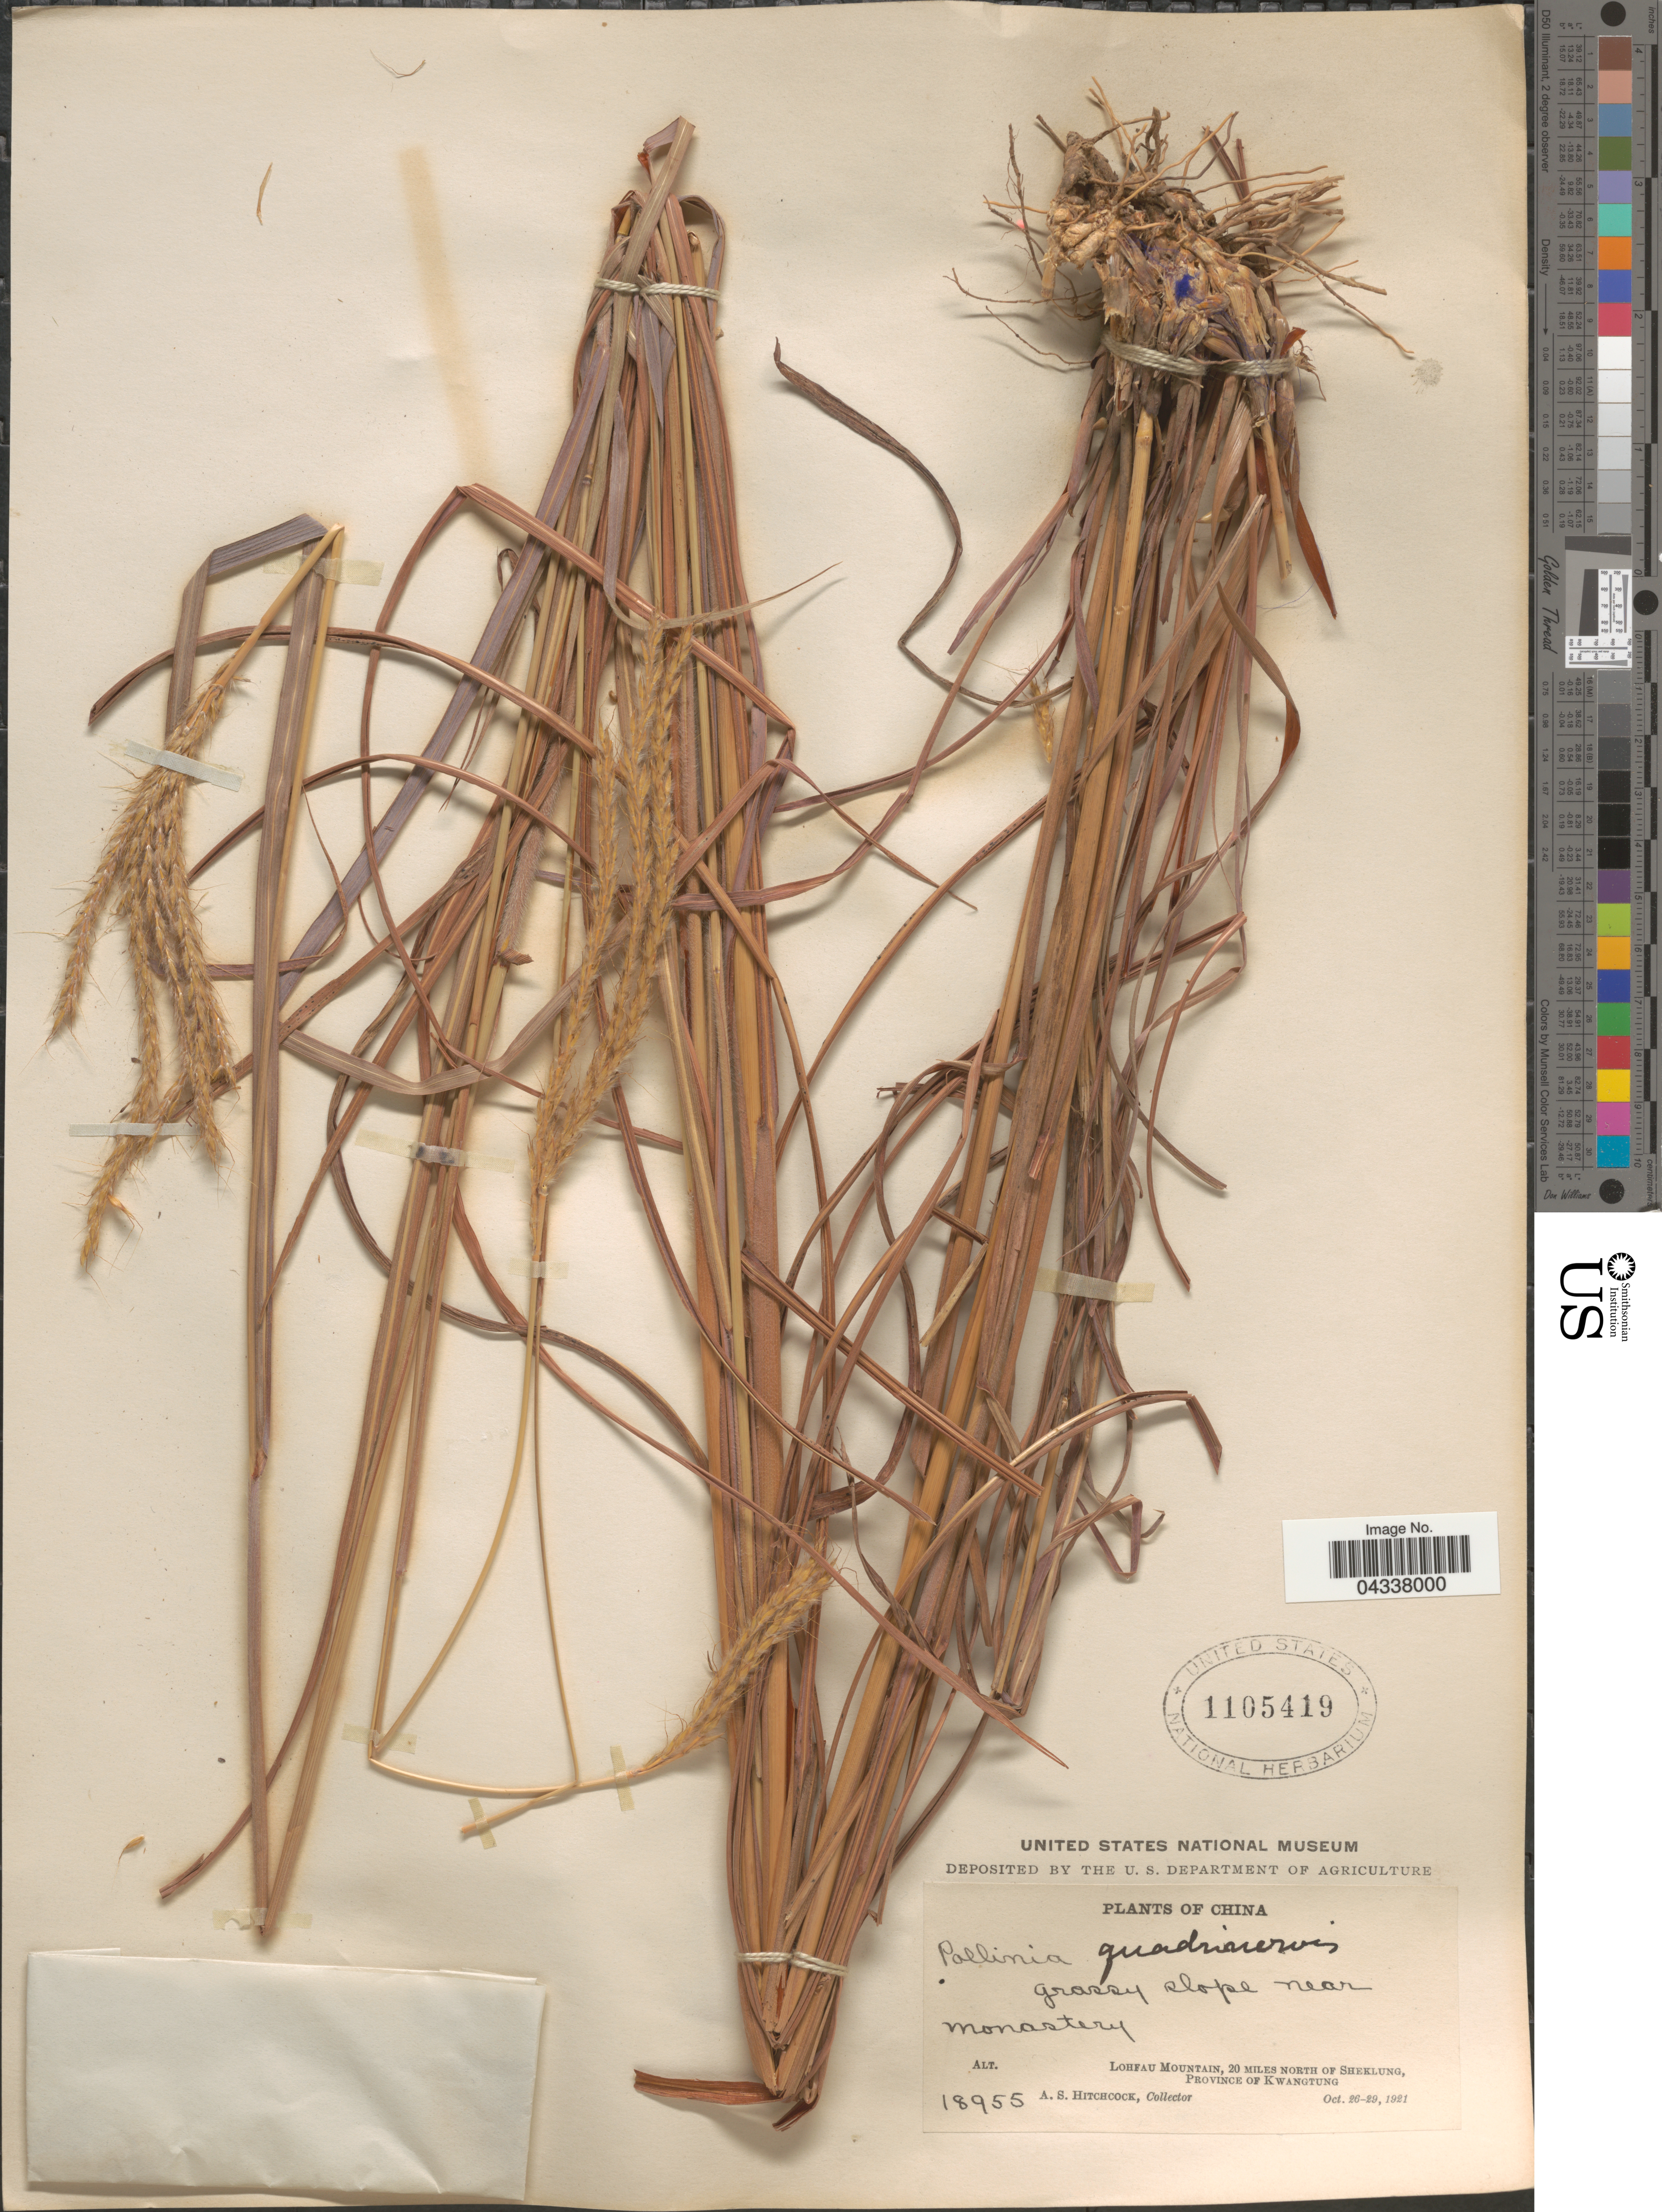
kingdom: Plantae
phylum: Tracheophyta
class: Liliopsida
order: Poales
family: Poaceae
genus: Pseudopogonatherum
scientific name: Pseudopogonatherum quadrinerve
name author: (Hack.) Ohwi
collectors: A. S. Hitchcock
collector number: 18955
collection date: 1921-10-26/1921-10-29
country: China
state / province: Guangdong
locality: Grassy slope near monastery. Lohfau Mountain, 20 miles North of Sheklung. Province of Kwangtung.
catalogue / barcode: US 1105419